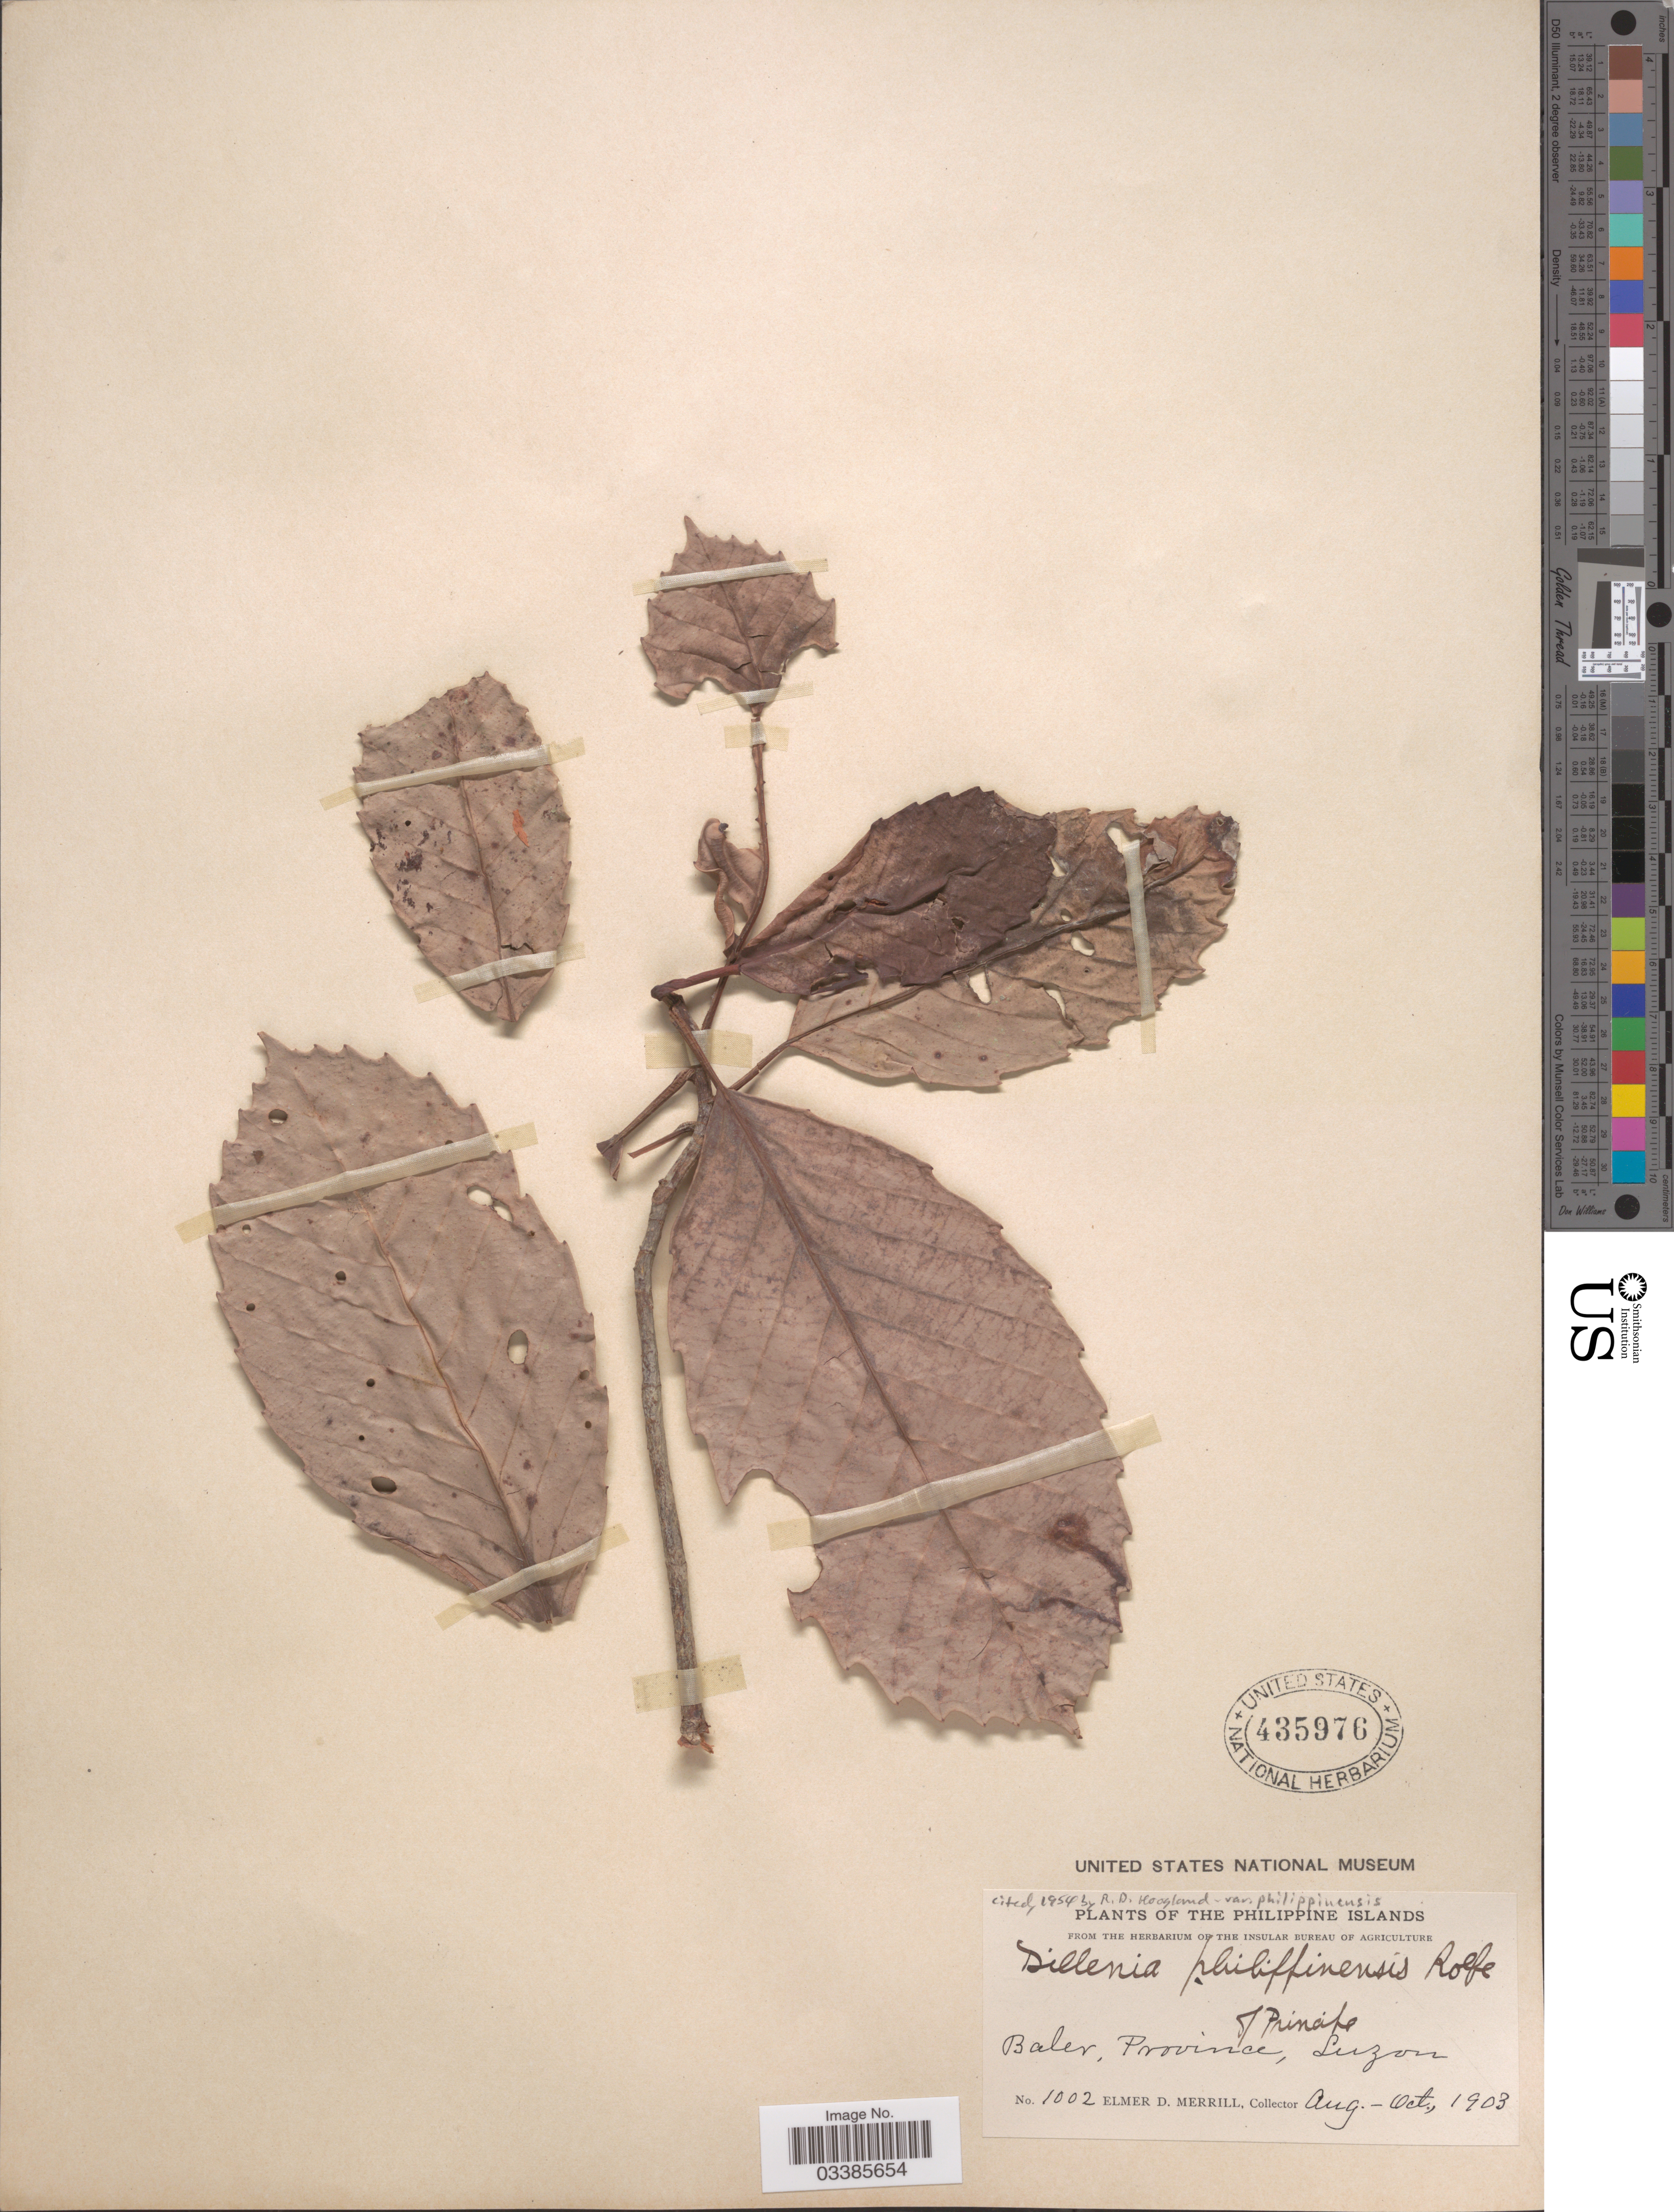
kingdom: Plantae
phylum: Tracheophyta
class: Magnoliopsida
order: Dilleniales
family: Dilleniaceae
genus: Dillenia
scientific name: Dillenia philippinensis var. philippinensis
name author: Rolfe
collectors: E. D. Merrill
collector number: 1002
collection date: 1903-08/1903-10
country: Philippines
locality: Baler, Province of Principe, Luzon.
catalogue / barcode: US 435976